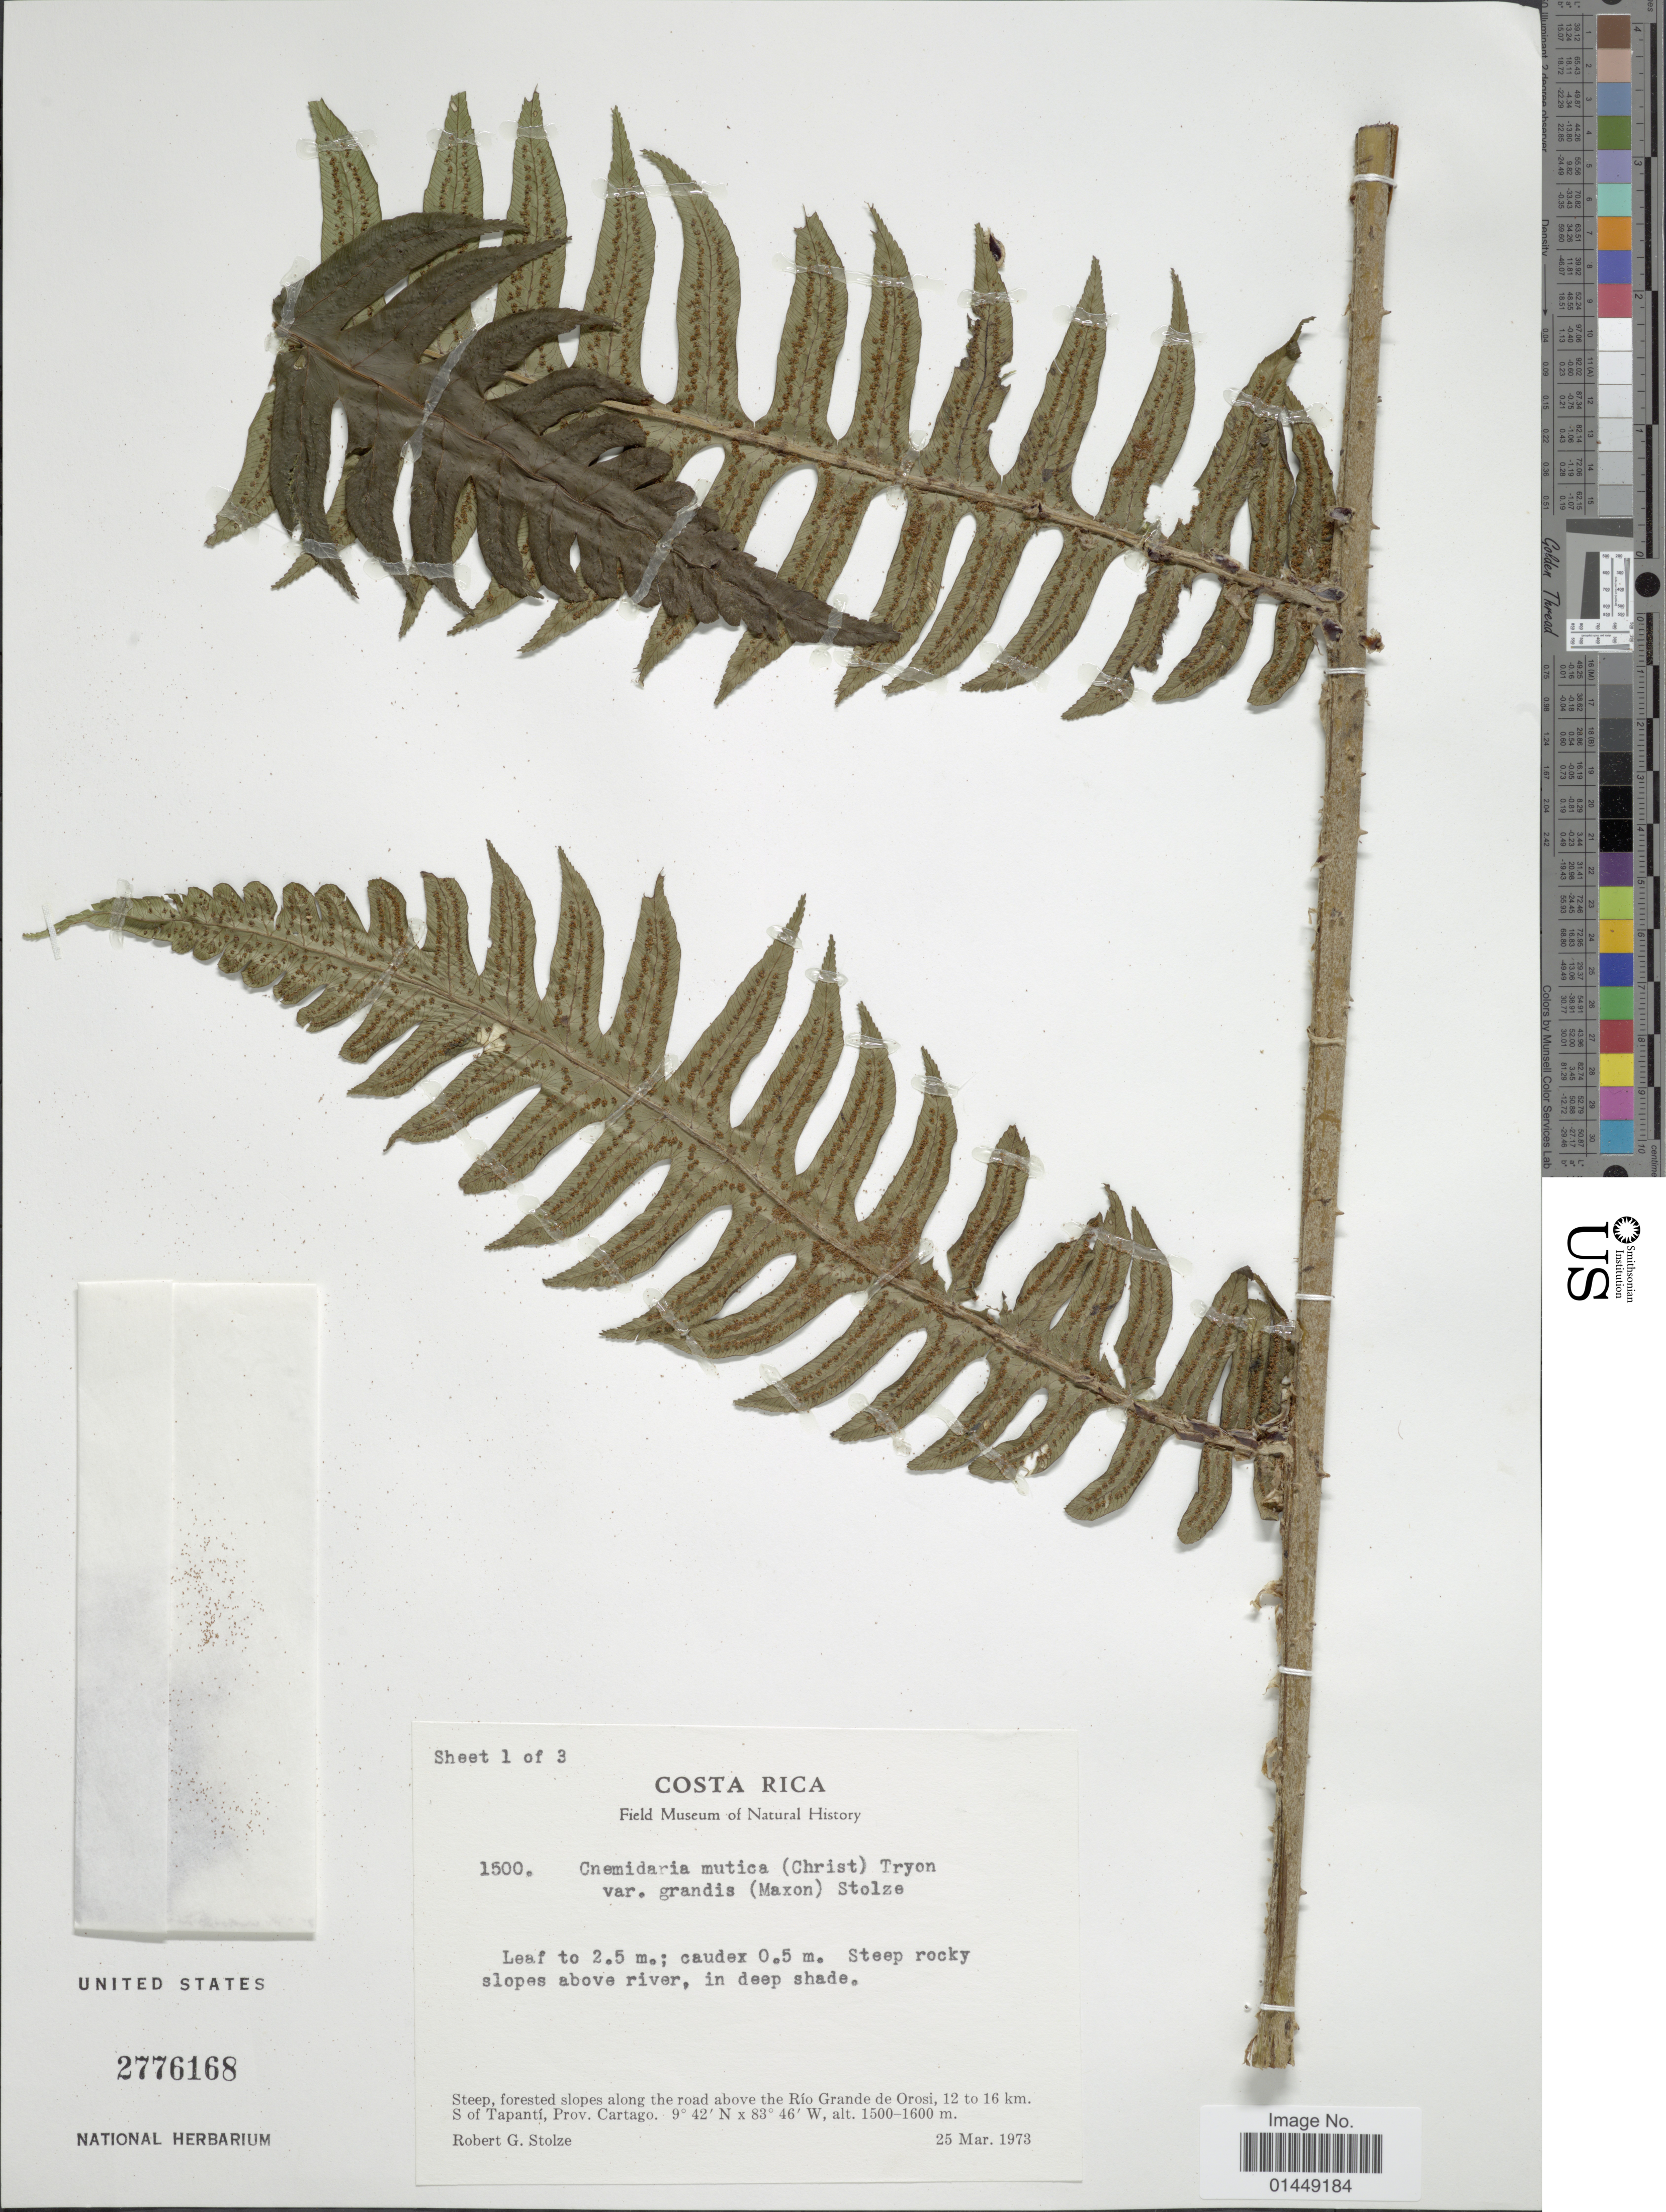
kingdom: Plantae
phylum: Tracheophyta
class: Polypodiopsida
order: Cyatheales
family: Cyatheaceae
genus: Cyathea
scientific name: Cyathea mutica var. mutica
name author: (Christ) Domin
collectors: R. G. Stolze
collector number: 1500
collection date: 1973-03-25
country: Costa Rica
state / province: Cartago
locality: Steep forested slopes along the road above the Río Grande de Orosi, 12 to 16 km. S of Tapantí, Prov. Cartago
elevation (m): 1500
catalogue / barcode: US 2776168